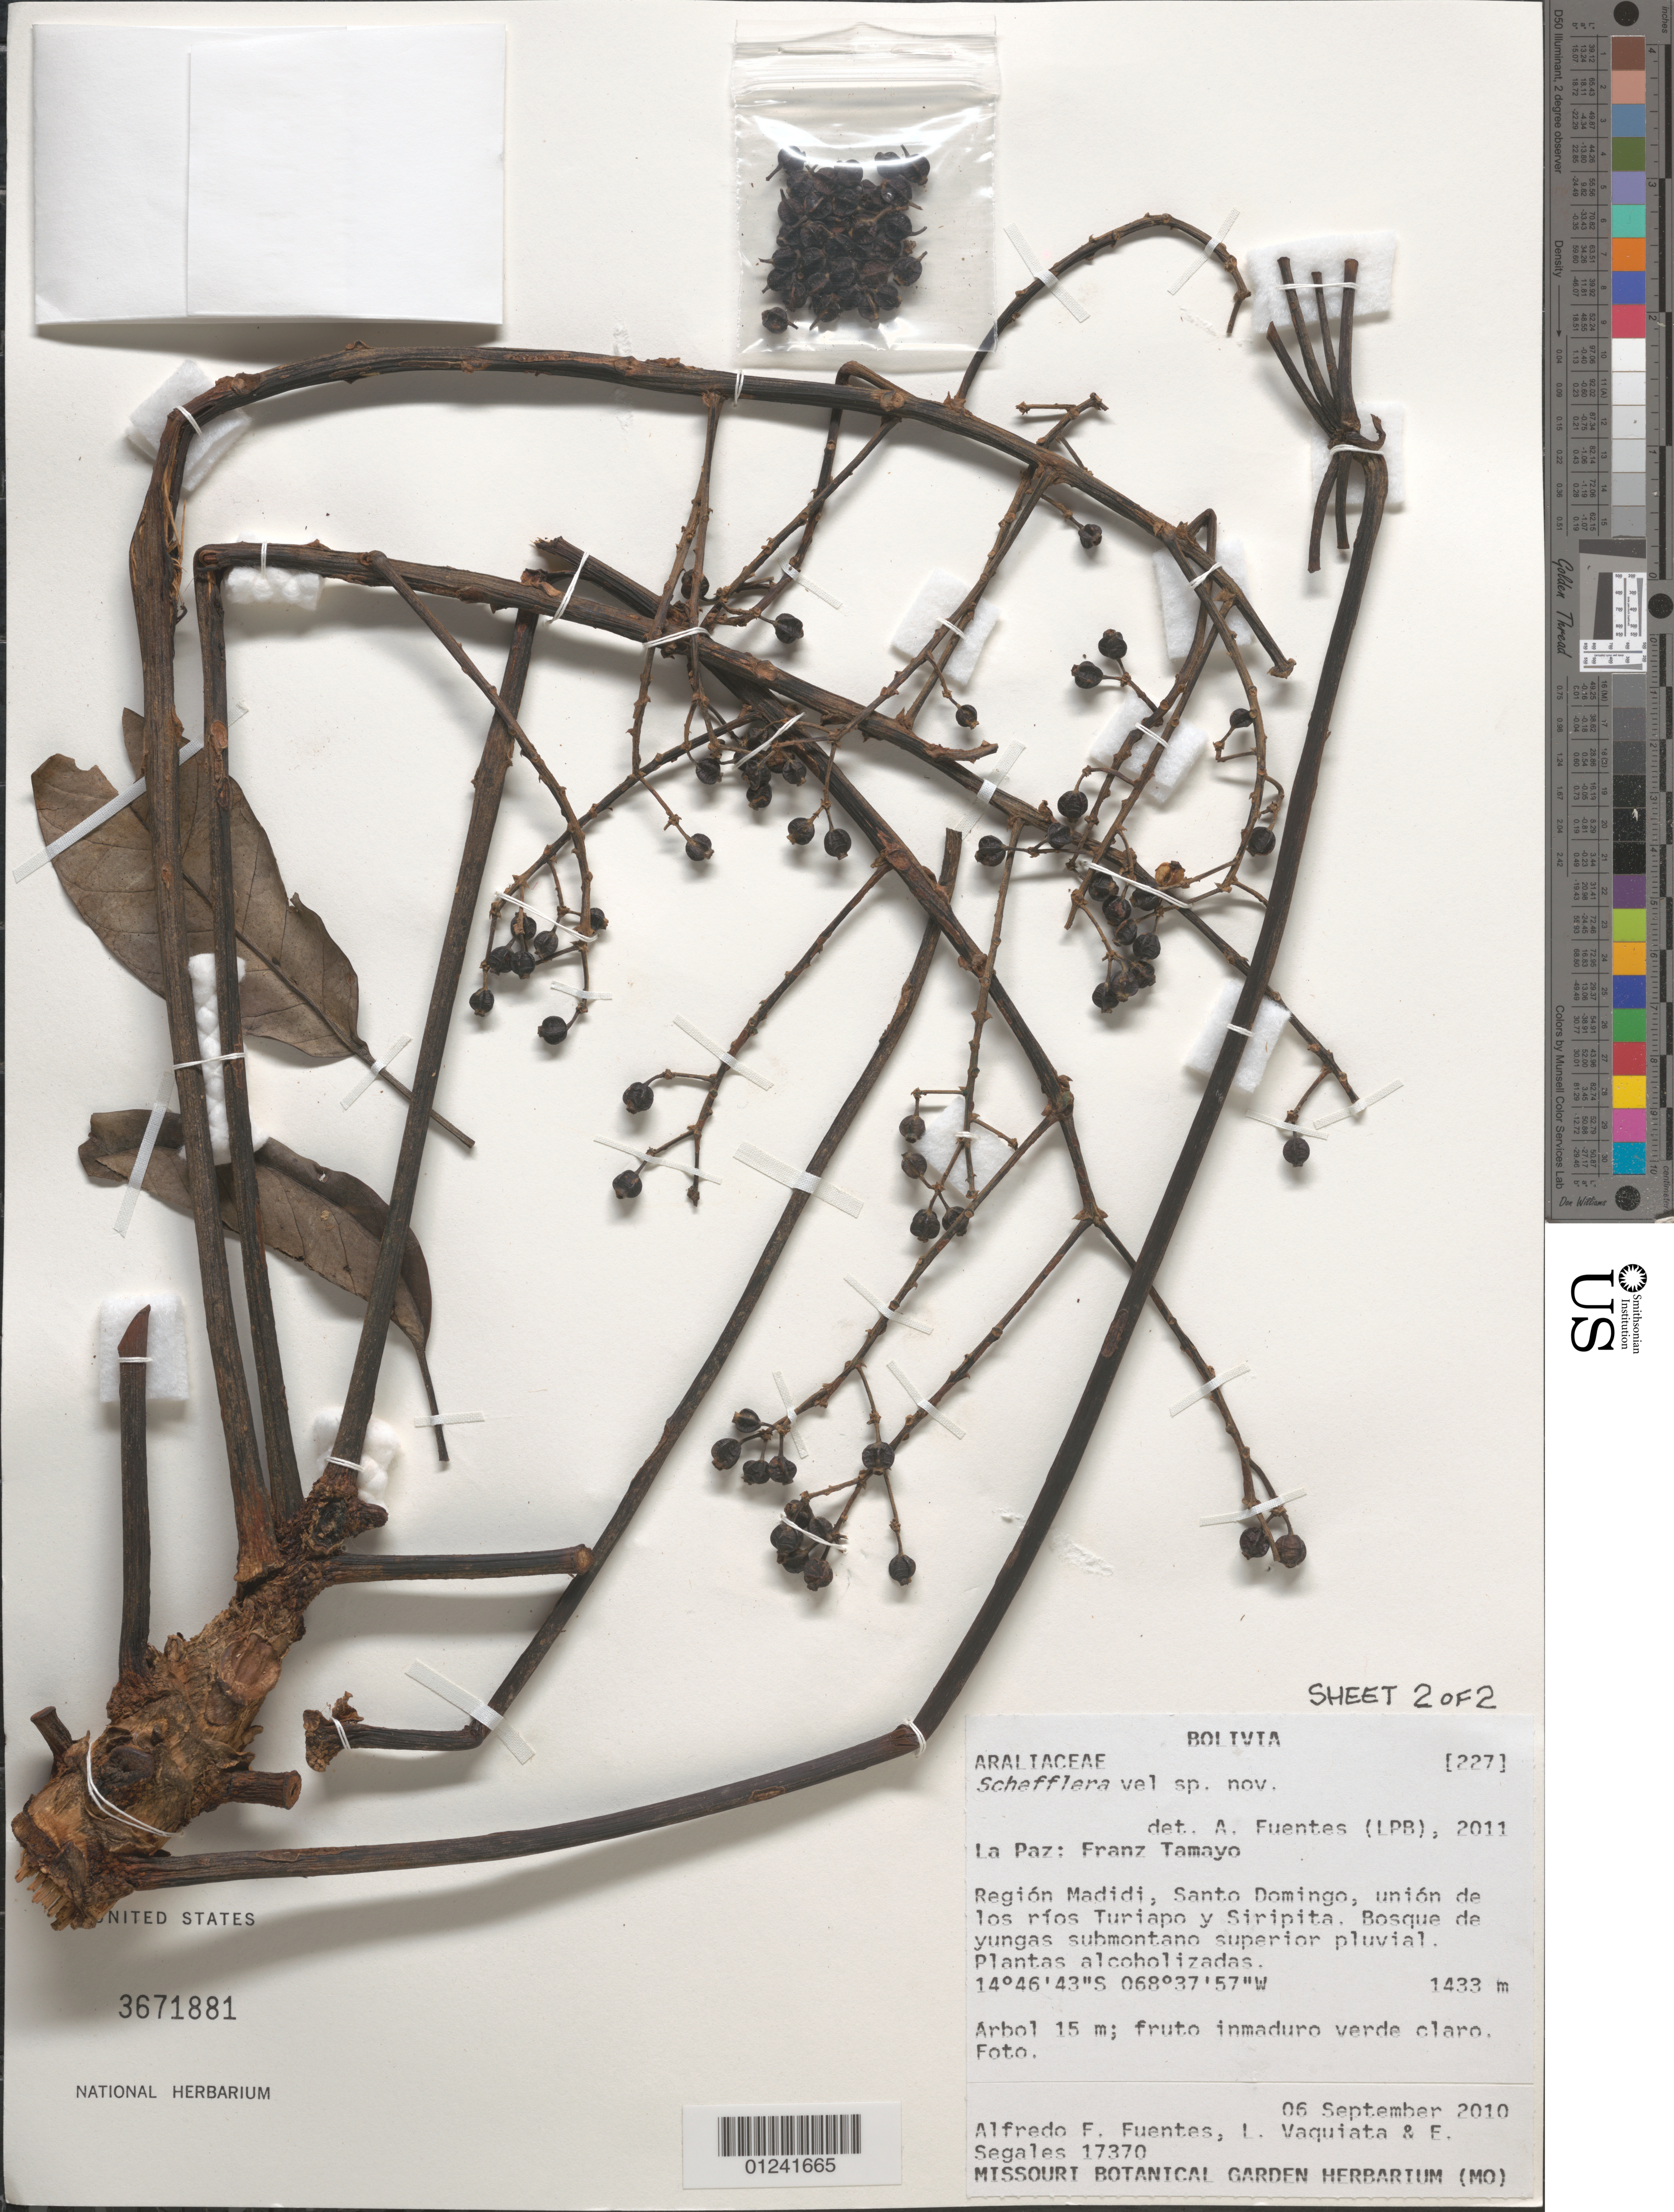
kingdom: Plantae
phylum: Tracheophyta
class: Magnoliopsida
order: Apiales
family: Araliaceae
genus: Schefflera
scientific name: Schefflera sp.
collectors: A. F. Fuentes, L. Vaquiata & E. Segales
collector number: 17370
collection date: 2010-09-06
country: Bolivia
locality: Region Madidi, Santo Domingo, union de los rios Turiapo Y Siripira, Bosque de yungas submontano superior pluvial. Plantas alcholizadas.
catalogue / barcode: US 3671881